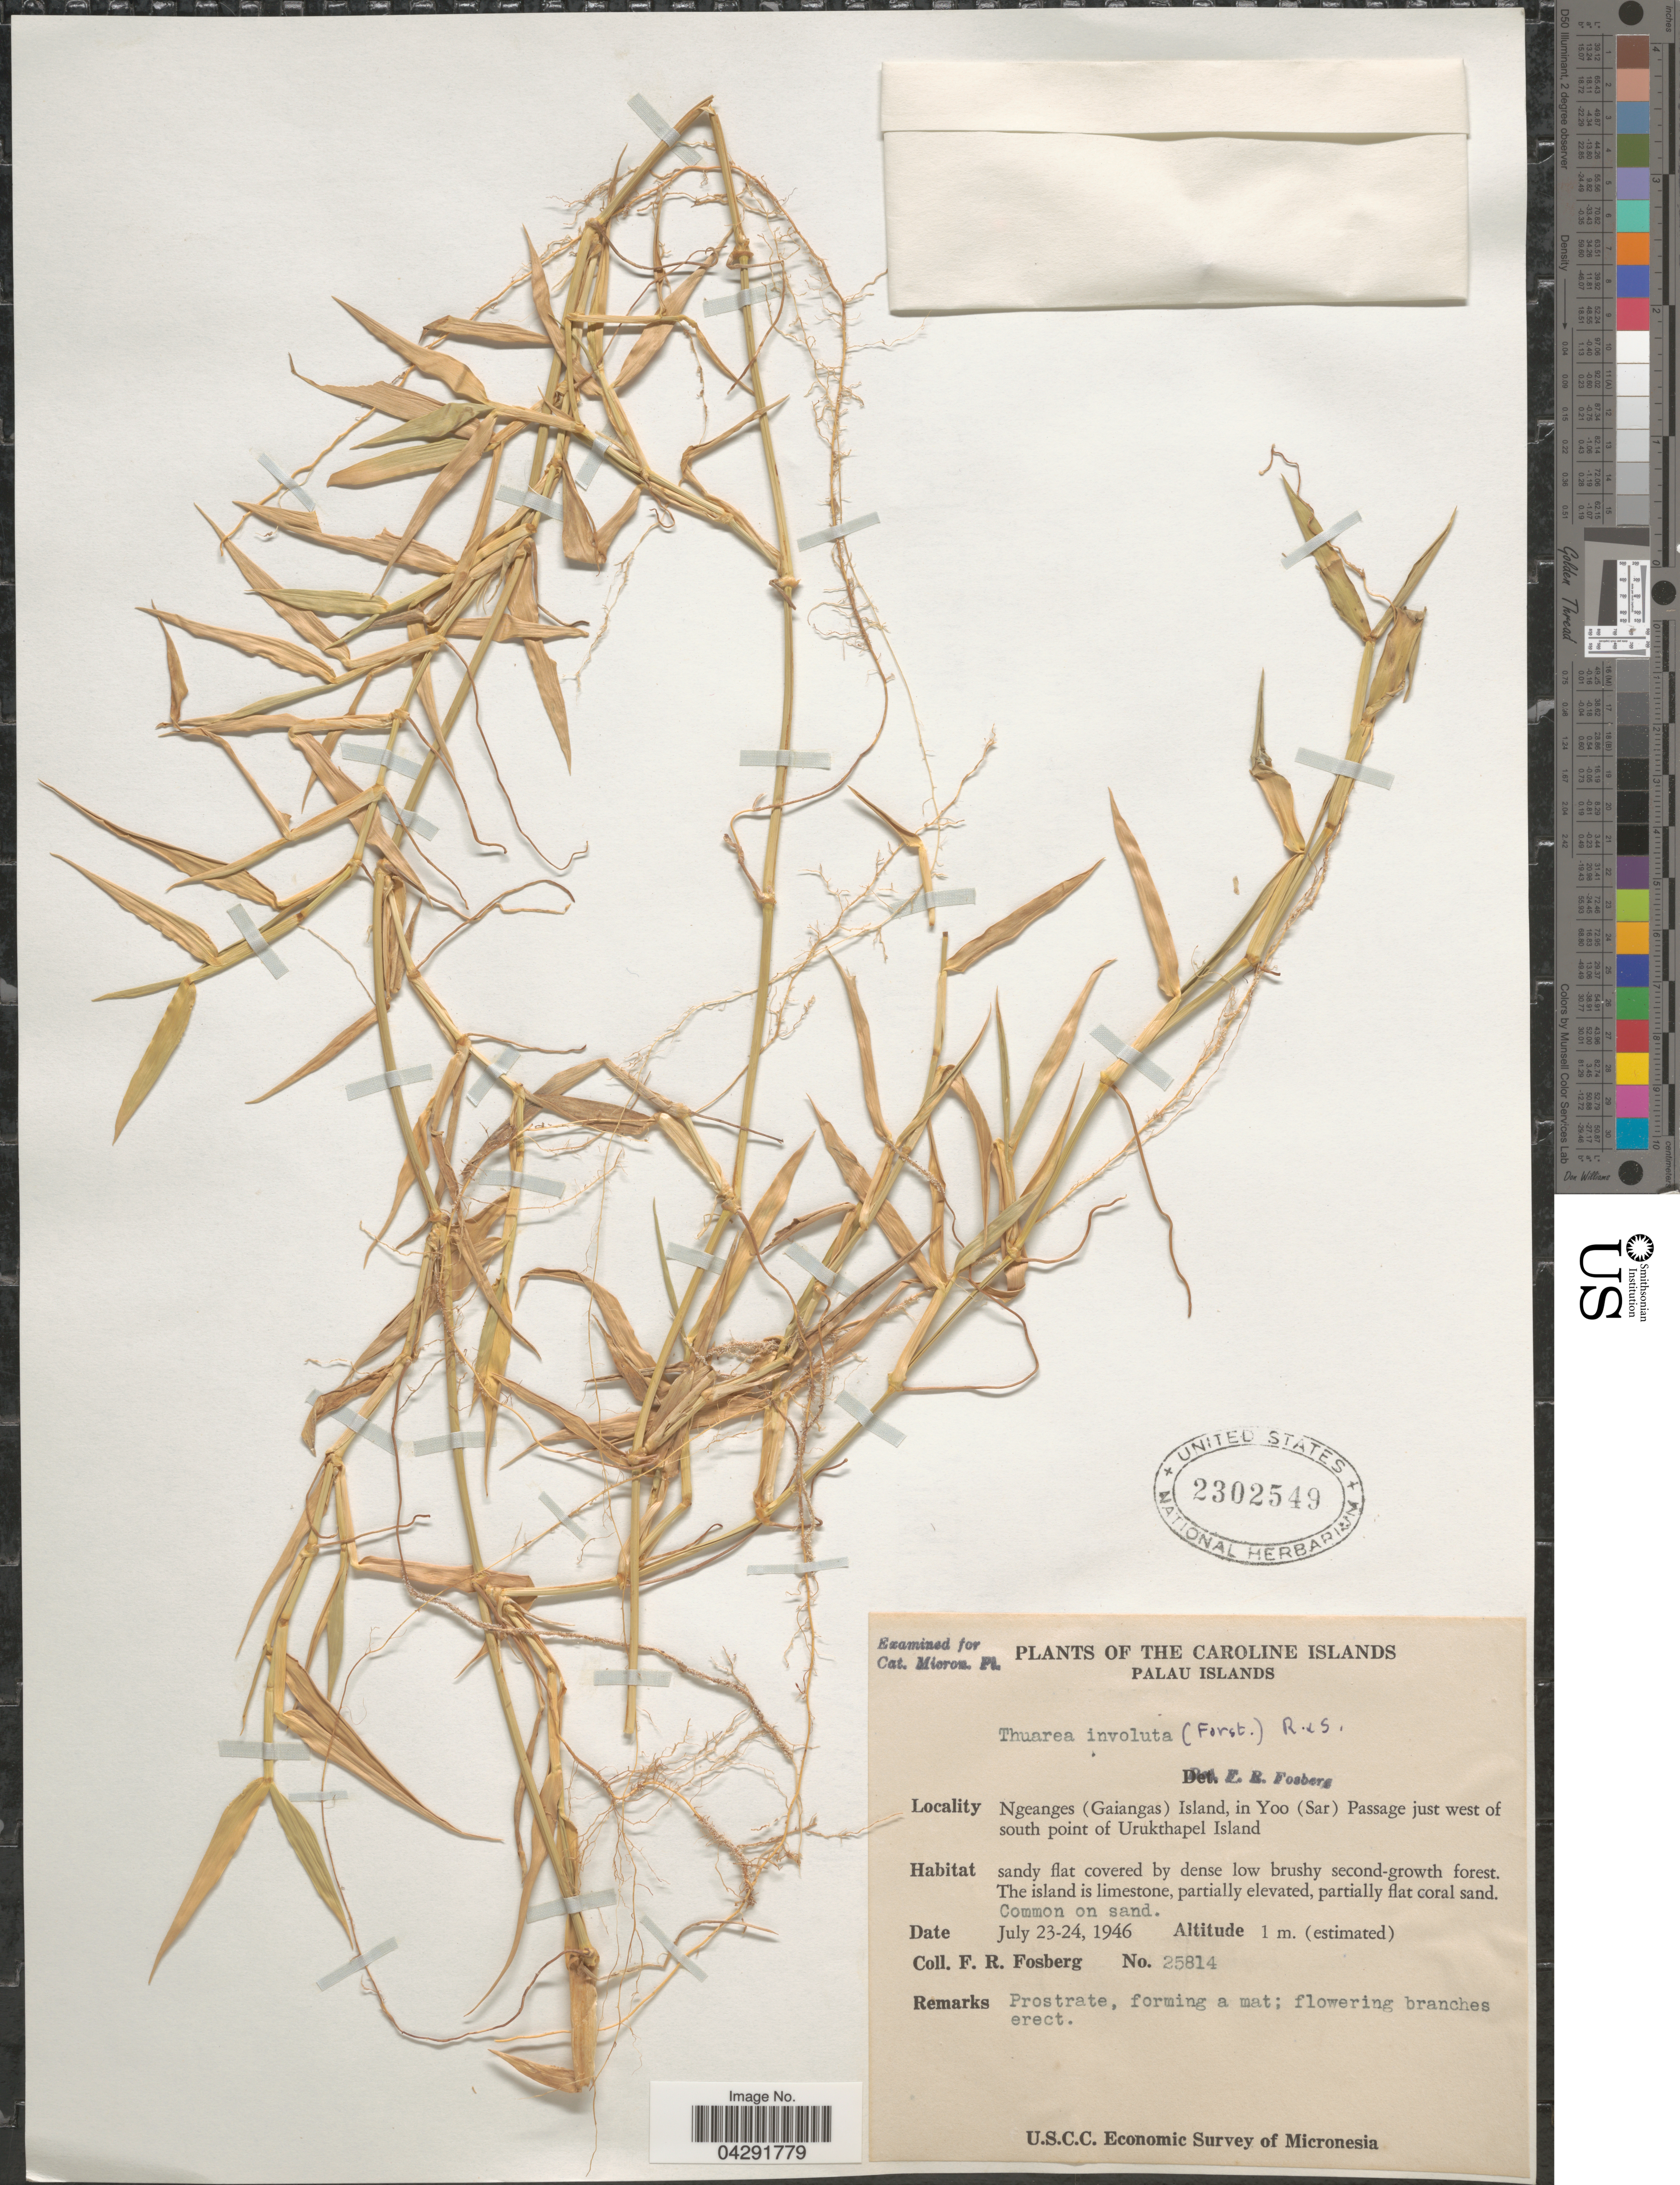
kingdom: Plantae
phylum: Tracheophyta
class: Liliopsida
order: Poales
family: Poaceae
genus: Thuarea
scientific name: Thuarea involuta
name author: (G. Forst.) R. Br. ex Sm.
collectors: F. R. Fosberg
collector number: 25814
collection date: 1946-07-23/1946-07-24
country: Palau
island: Ngeanges (Gaiangas)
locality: Caroline Islands. Palau Islands. Ngeanges (Gaiangas) Island, in Yoo (Sar) Passage just west of south point of Urukthapel Island. U.S.C.C. Economic Survey of Micronesia.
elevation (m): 1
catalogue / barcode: US 2302549